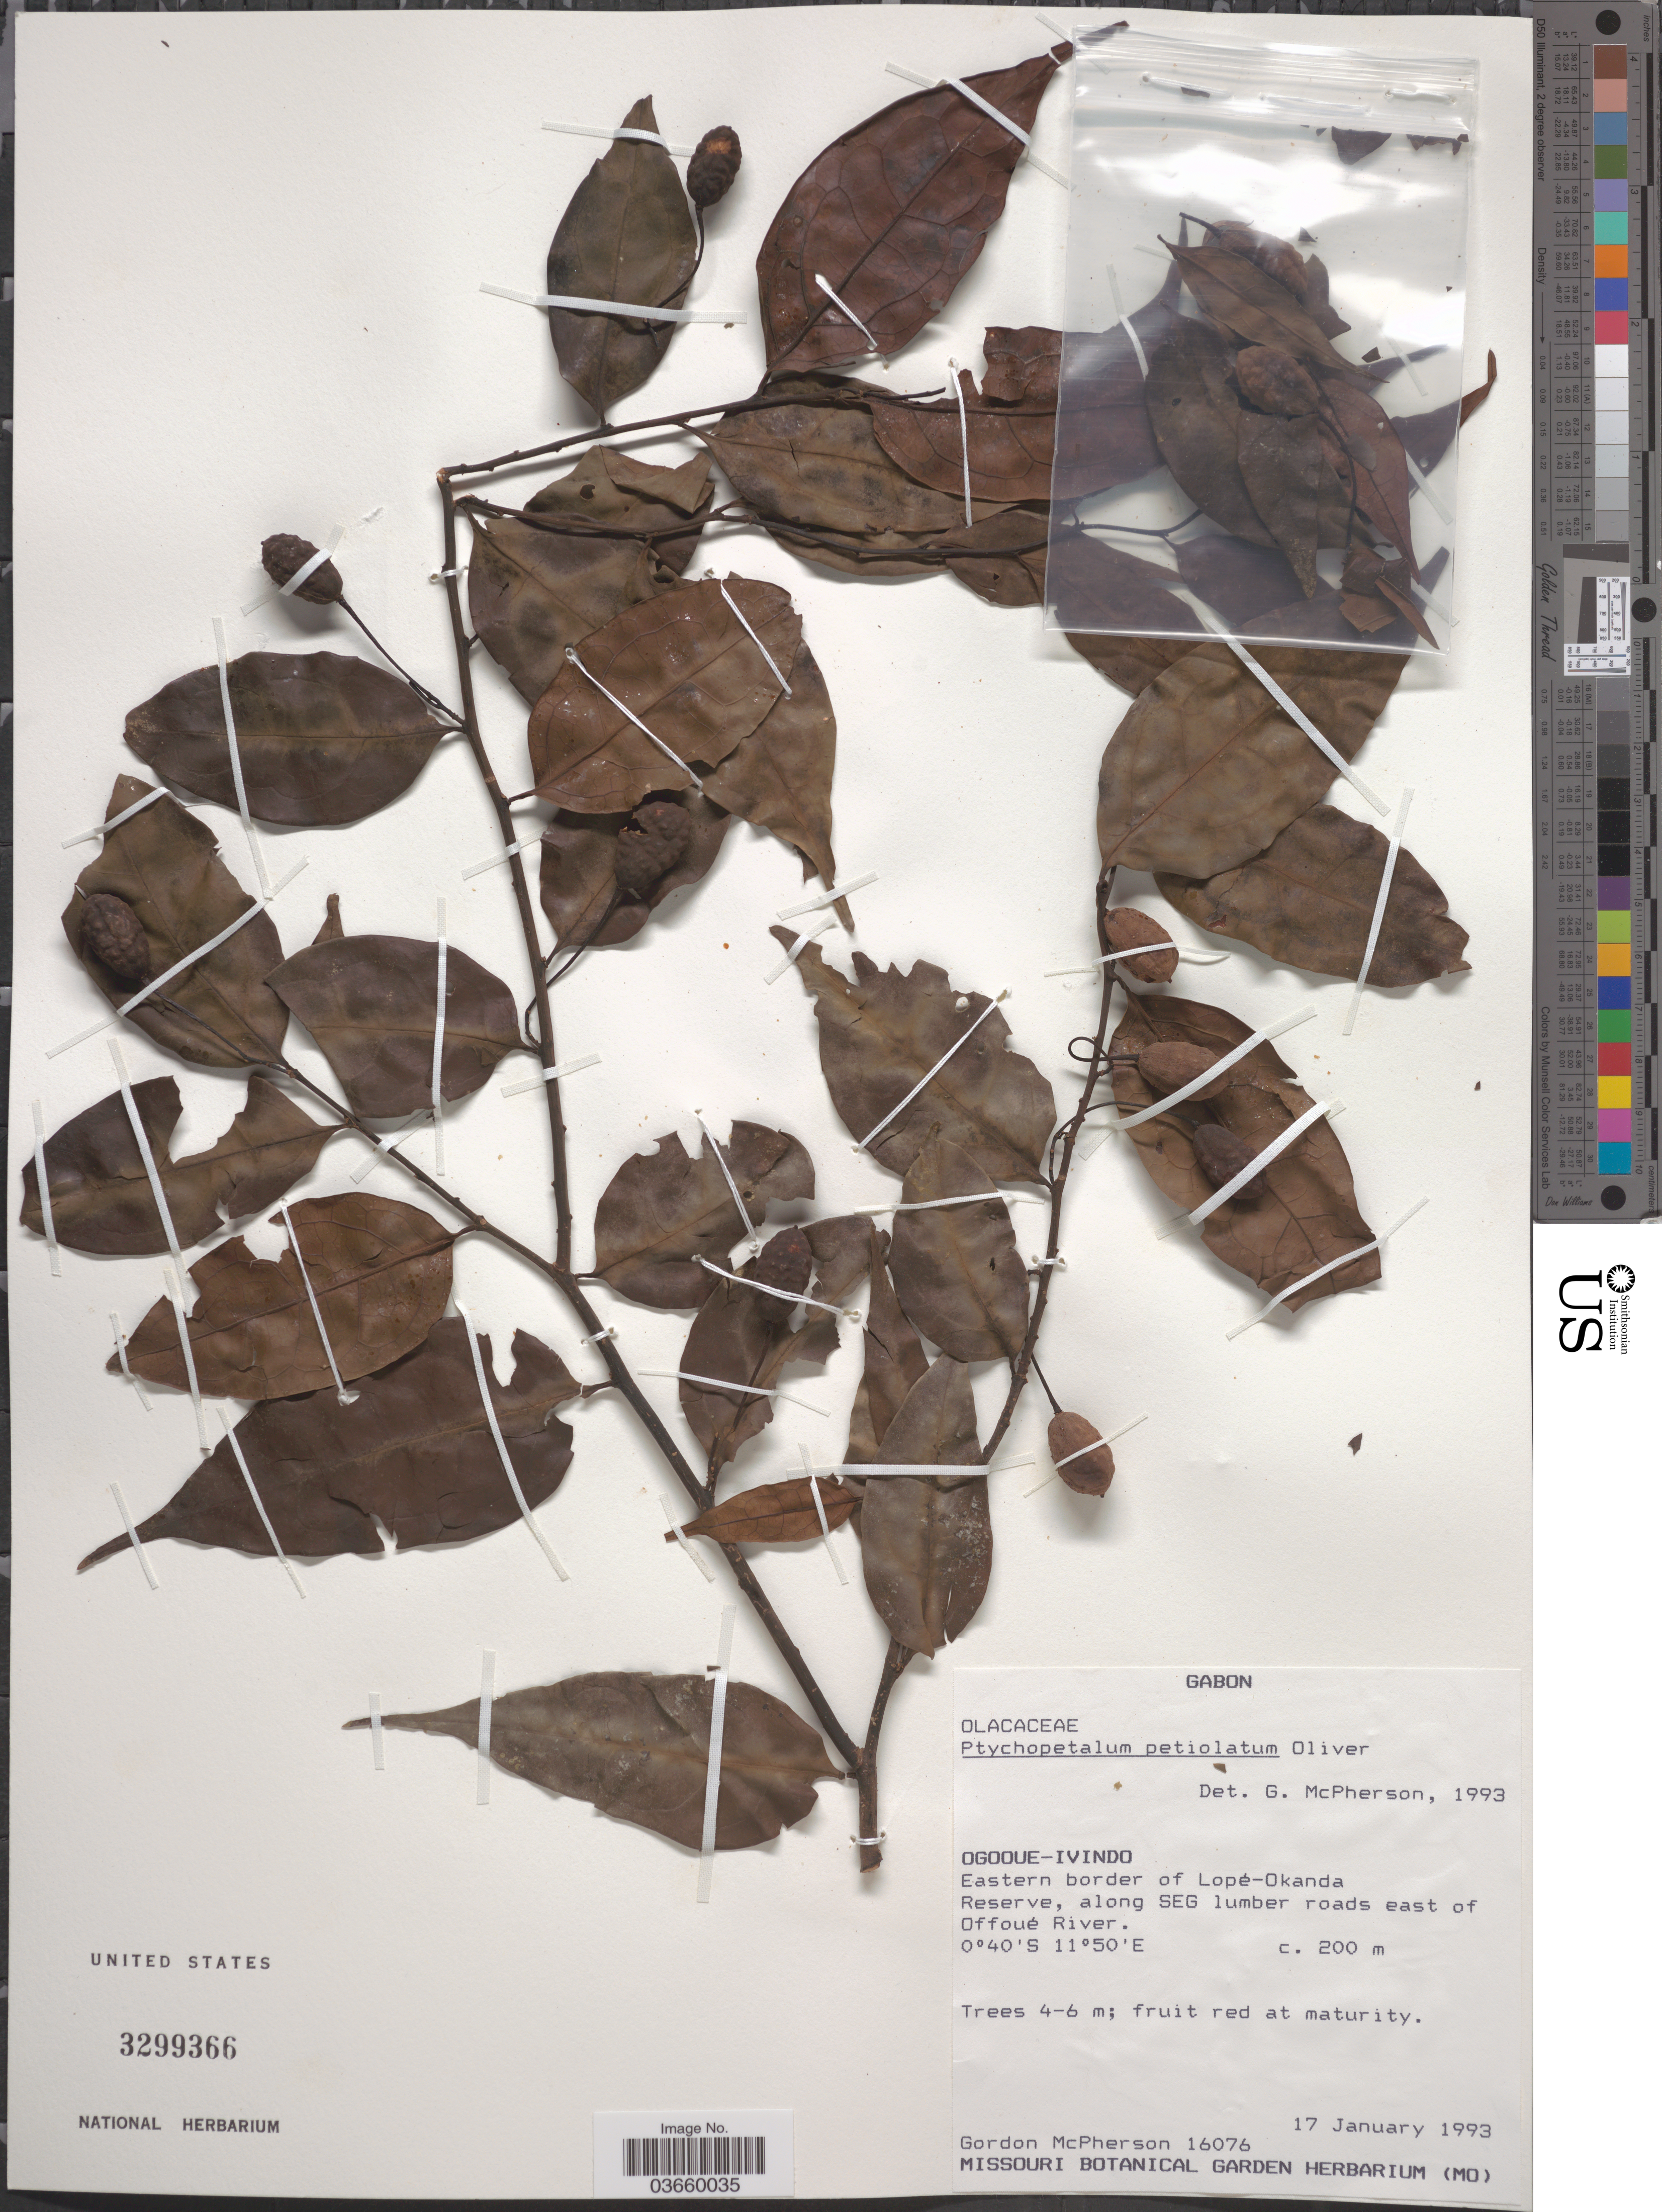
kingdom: Plantae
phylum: Tracheophyta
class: Magnoliopsida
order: Santalales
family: Olacaceae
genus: Ptychopetalum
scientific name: Ptychopetalum petiolatum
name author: Oliv.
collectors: G. D. McPherson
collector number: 16076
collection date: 1993-01-17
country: Gabon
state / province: Ogooue-Ivindo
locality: Eastern border of Lopé-Okanda Reserve, along SEG lumber roads east of Offoué River.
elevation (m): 200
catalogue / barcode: US 3299366